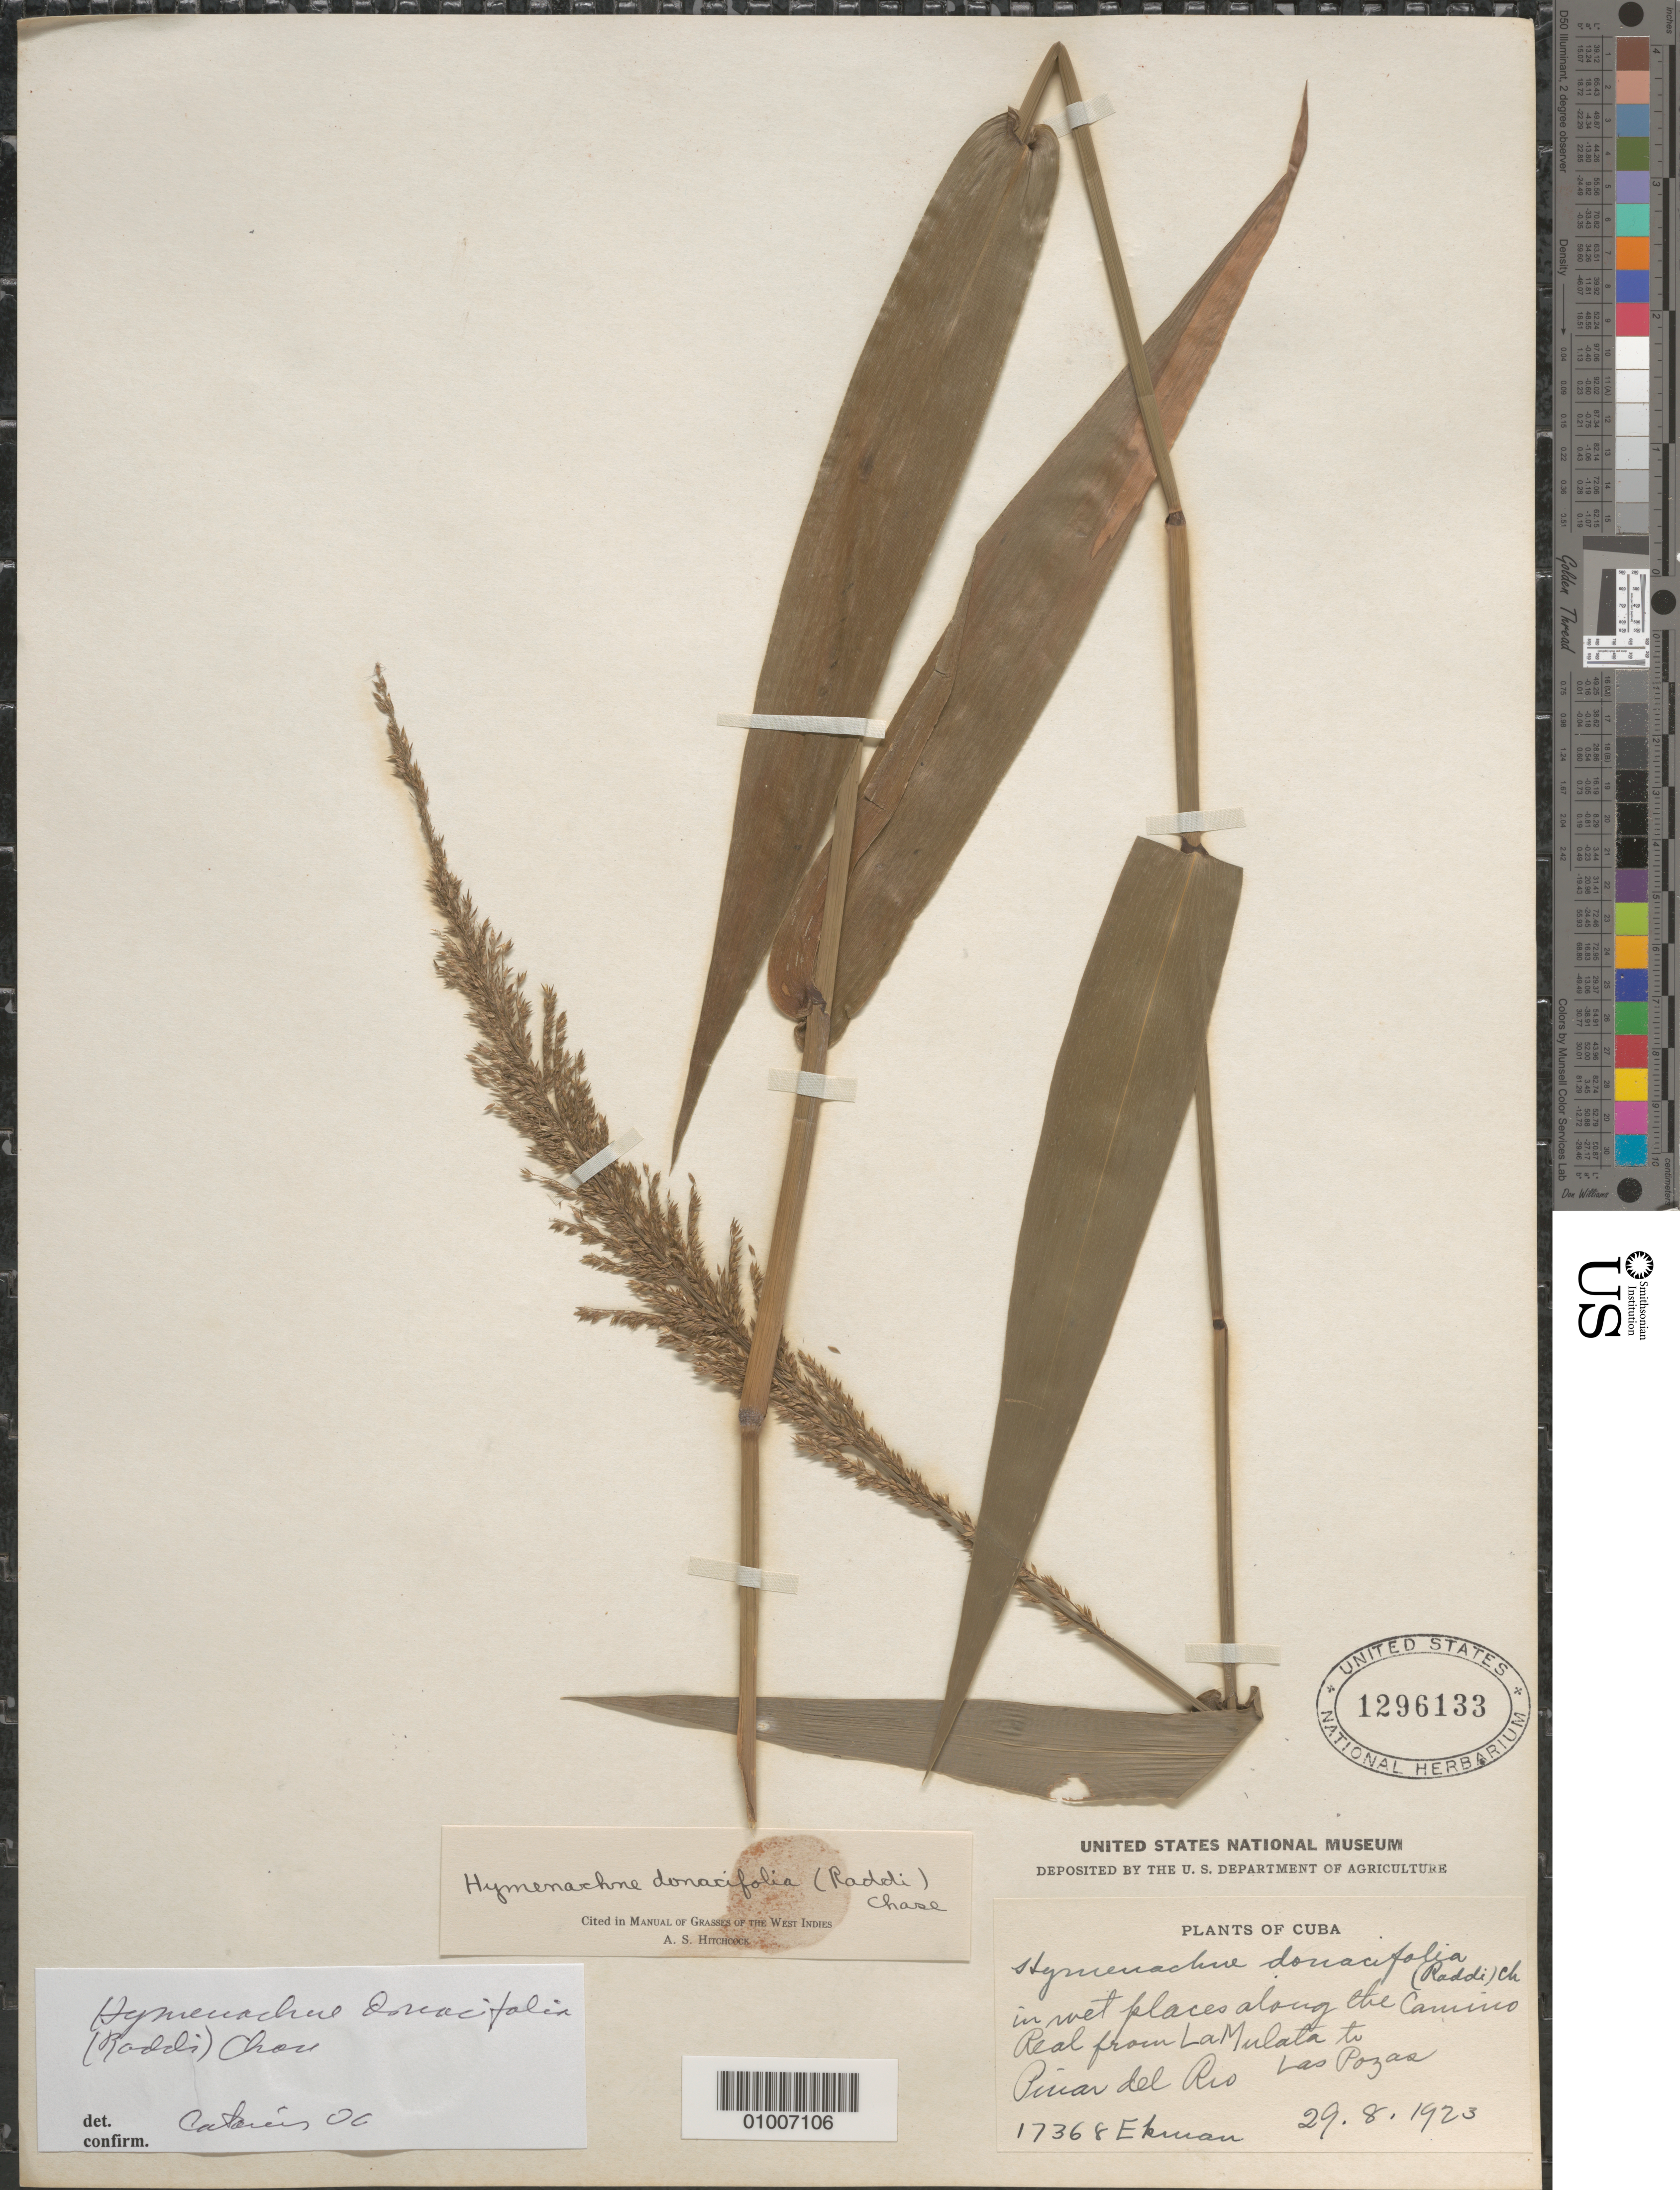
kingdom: Plantae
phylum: Tracheophyta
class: Liliopsida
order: Poales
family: Poaceae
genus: Hymenachne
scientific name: Hymenachne donacifolia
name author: (Raddi) Chase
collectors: E. L. Ekman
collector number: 17368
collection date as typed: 29 Aug 1923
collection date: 1923-08-29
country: Cuba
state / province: Pinar del Rio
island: Cuba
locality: along the Camino Real from La Mulata to Pinar del Rio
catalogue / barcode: US 1296133